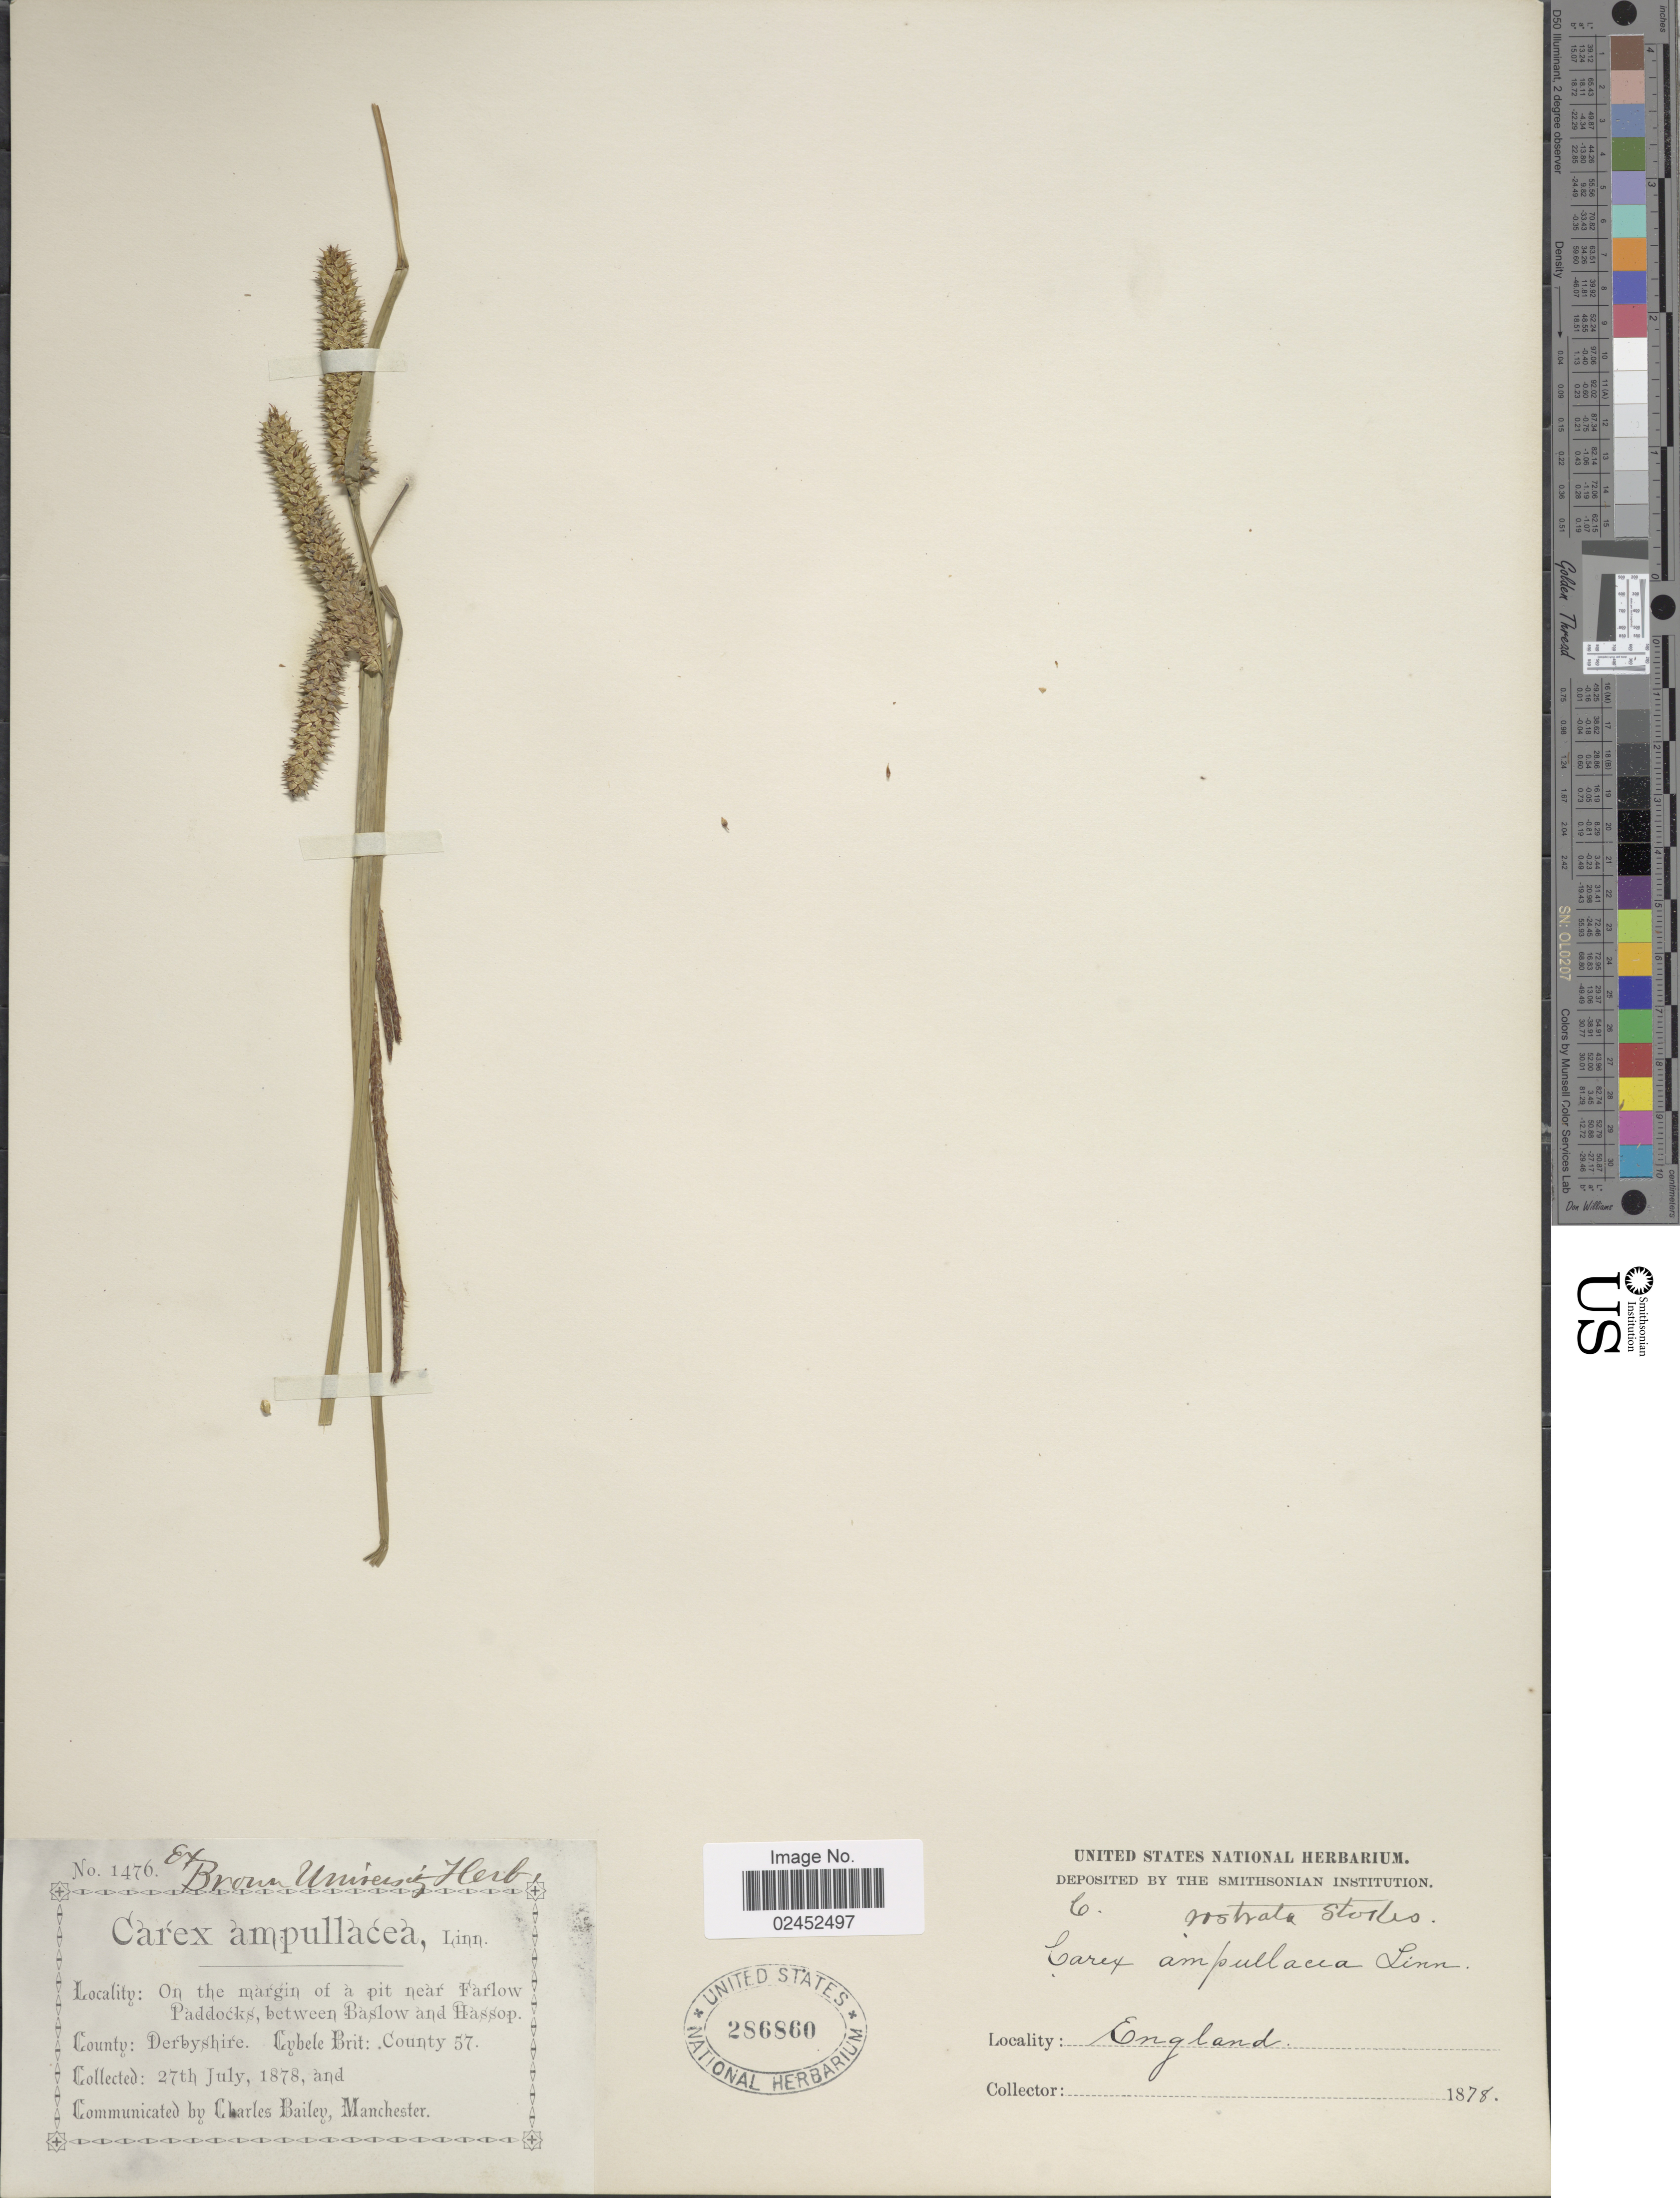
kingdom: Plantae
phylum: Tracheophyta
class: Liliopsida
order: Poales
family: Cyperaceae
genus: Carex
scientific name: Carex rostrata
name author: Stokes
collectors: ex herb. Brown University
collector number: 1476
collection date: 1878-07-27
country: United Kingdom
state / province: England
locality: England. On the margin of a pit near Farlow Paddocks, between Baslow and Hassop. County 57, County: Derbyshire.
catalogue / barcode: US 286860